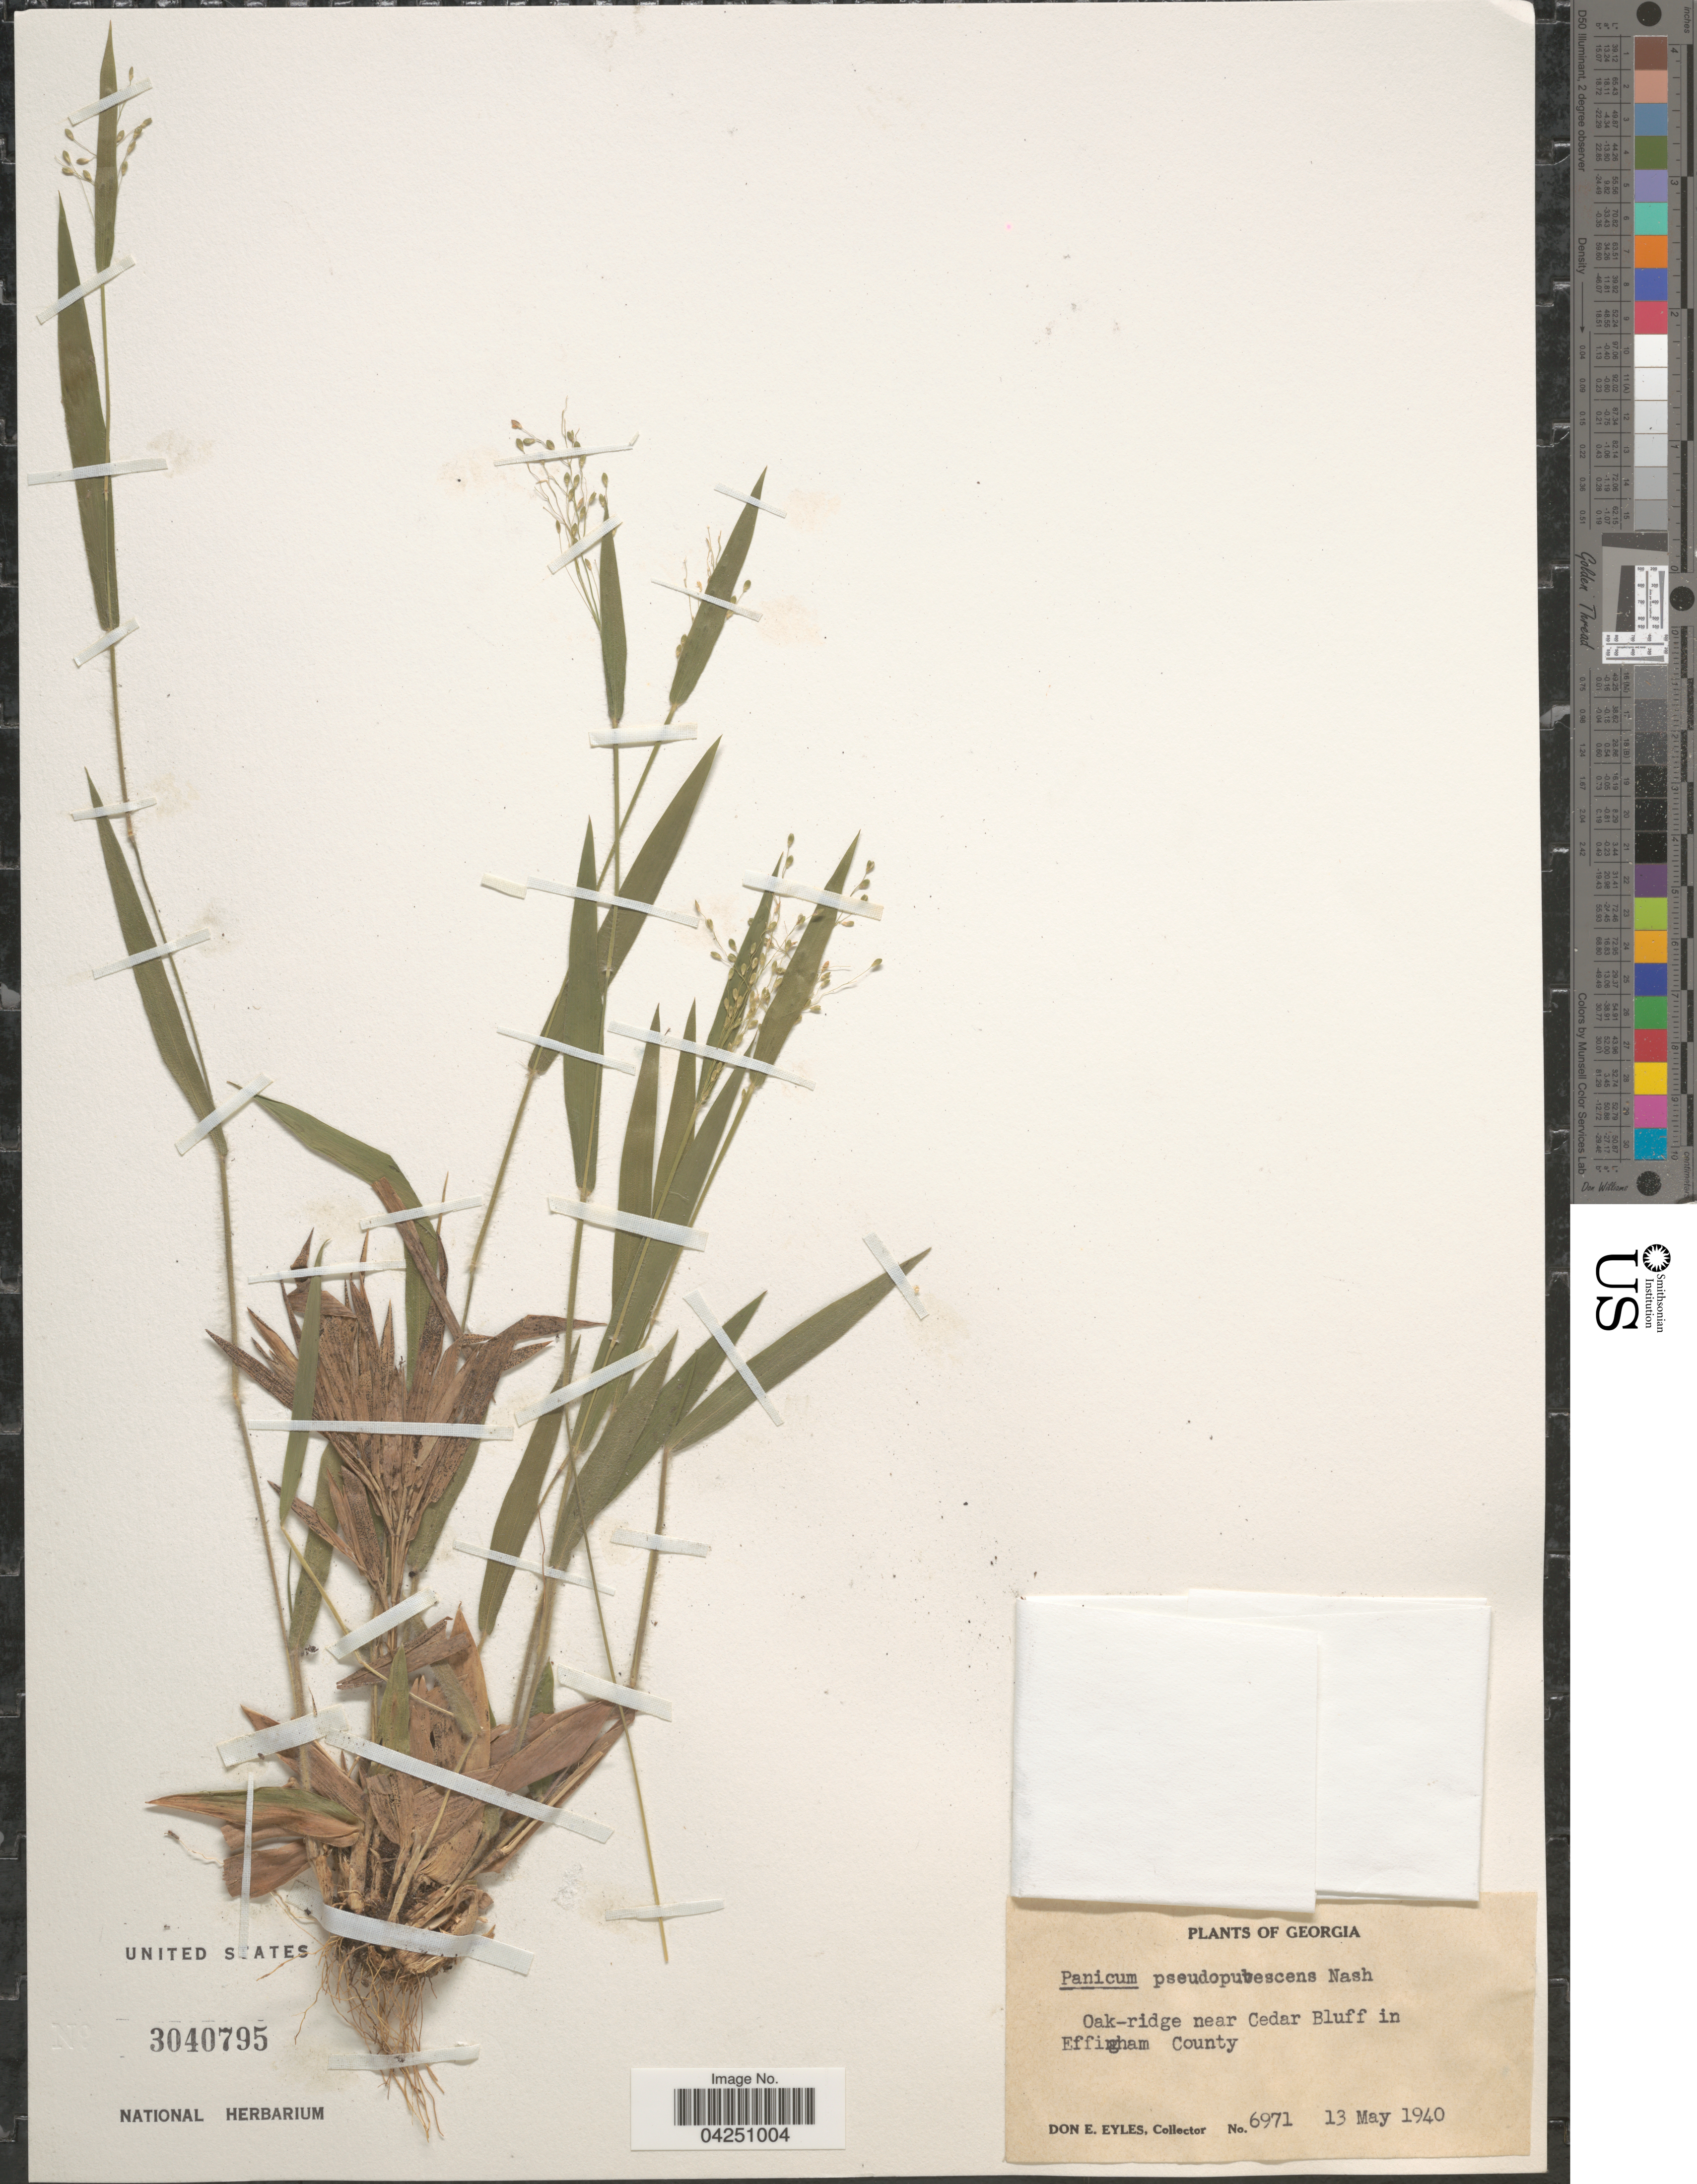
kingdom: Plantae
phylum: Tracheophyta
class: Liliopsida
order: Poales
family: Poaceae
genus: Dichanthelium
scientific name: Dichanthelium acuminatum var. acuminatum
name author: (Sw.) Gould & C.A. Clark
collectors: D. Eyles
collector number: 6971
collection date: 1940-05-13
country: United States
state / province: Georgia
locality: Oak-ridge near Cedar Bluff in Effingham County.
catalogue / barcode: US 3040795